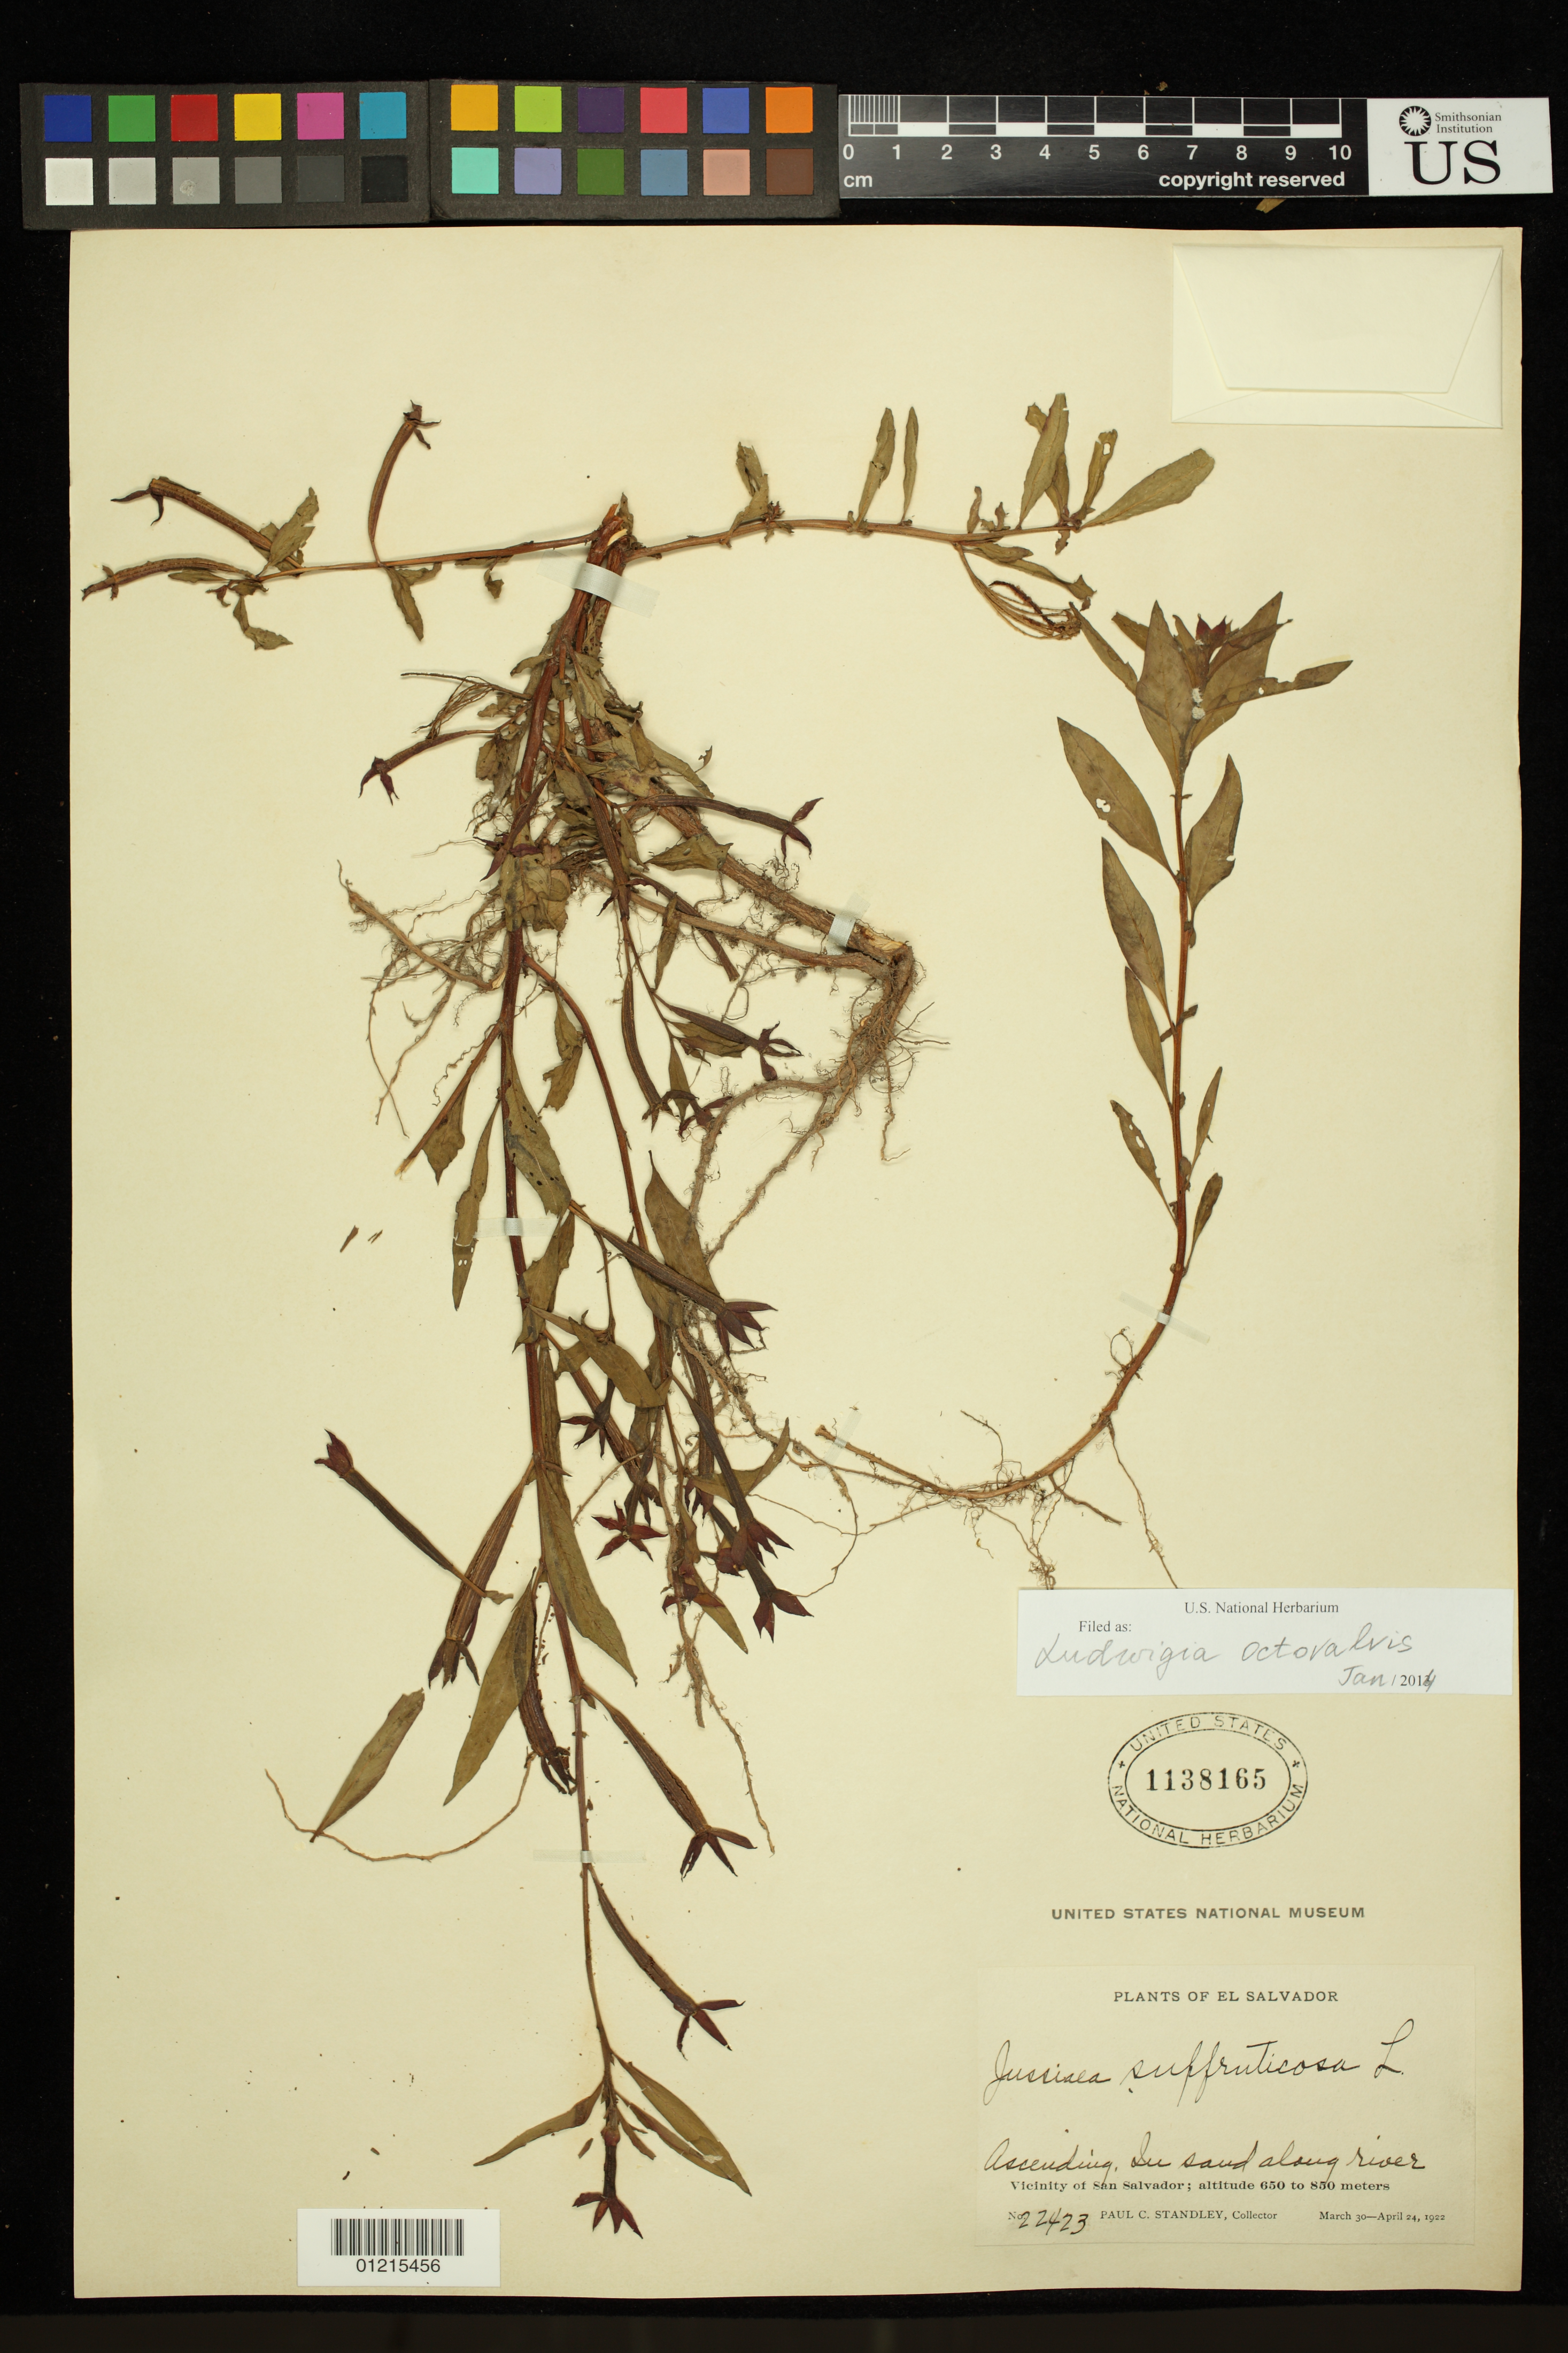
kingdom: Plantae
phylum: Tracheophyta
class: Magnoliopsida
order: Myrtales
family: Onagraceae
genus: Ludwigia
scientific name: Ludwigia octovalvis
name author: (Jacq.) P.H. Raven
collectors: P. C. Standley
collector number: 22423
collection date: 1922-03-30/1922-04-24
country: El Salvador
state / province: San Salvador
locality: Vicinity of San Salvador.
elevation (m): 650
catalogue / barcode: US 1138165